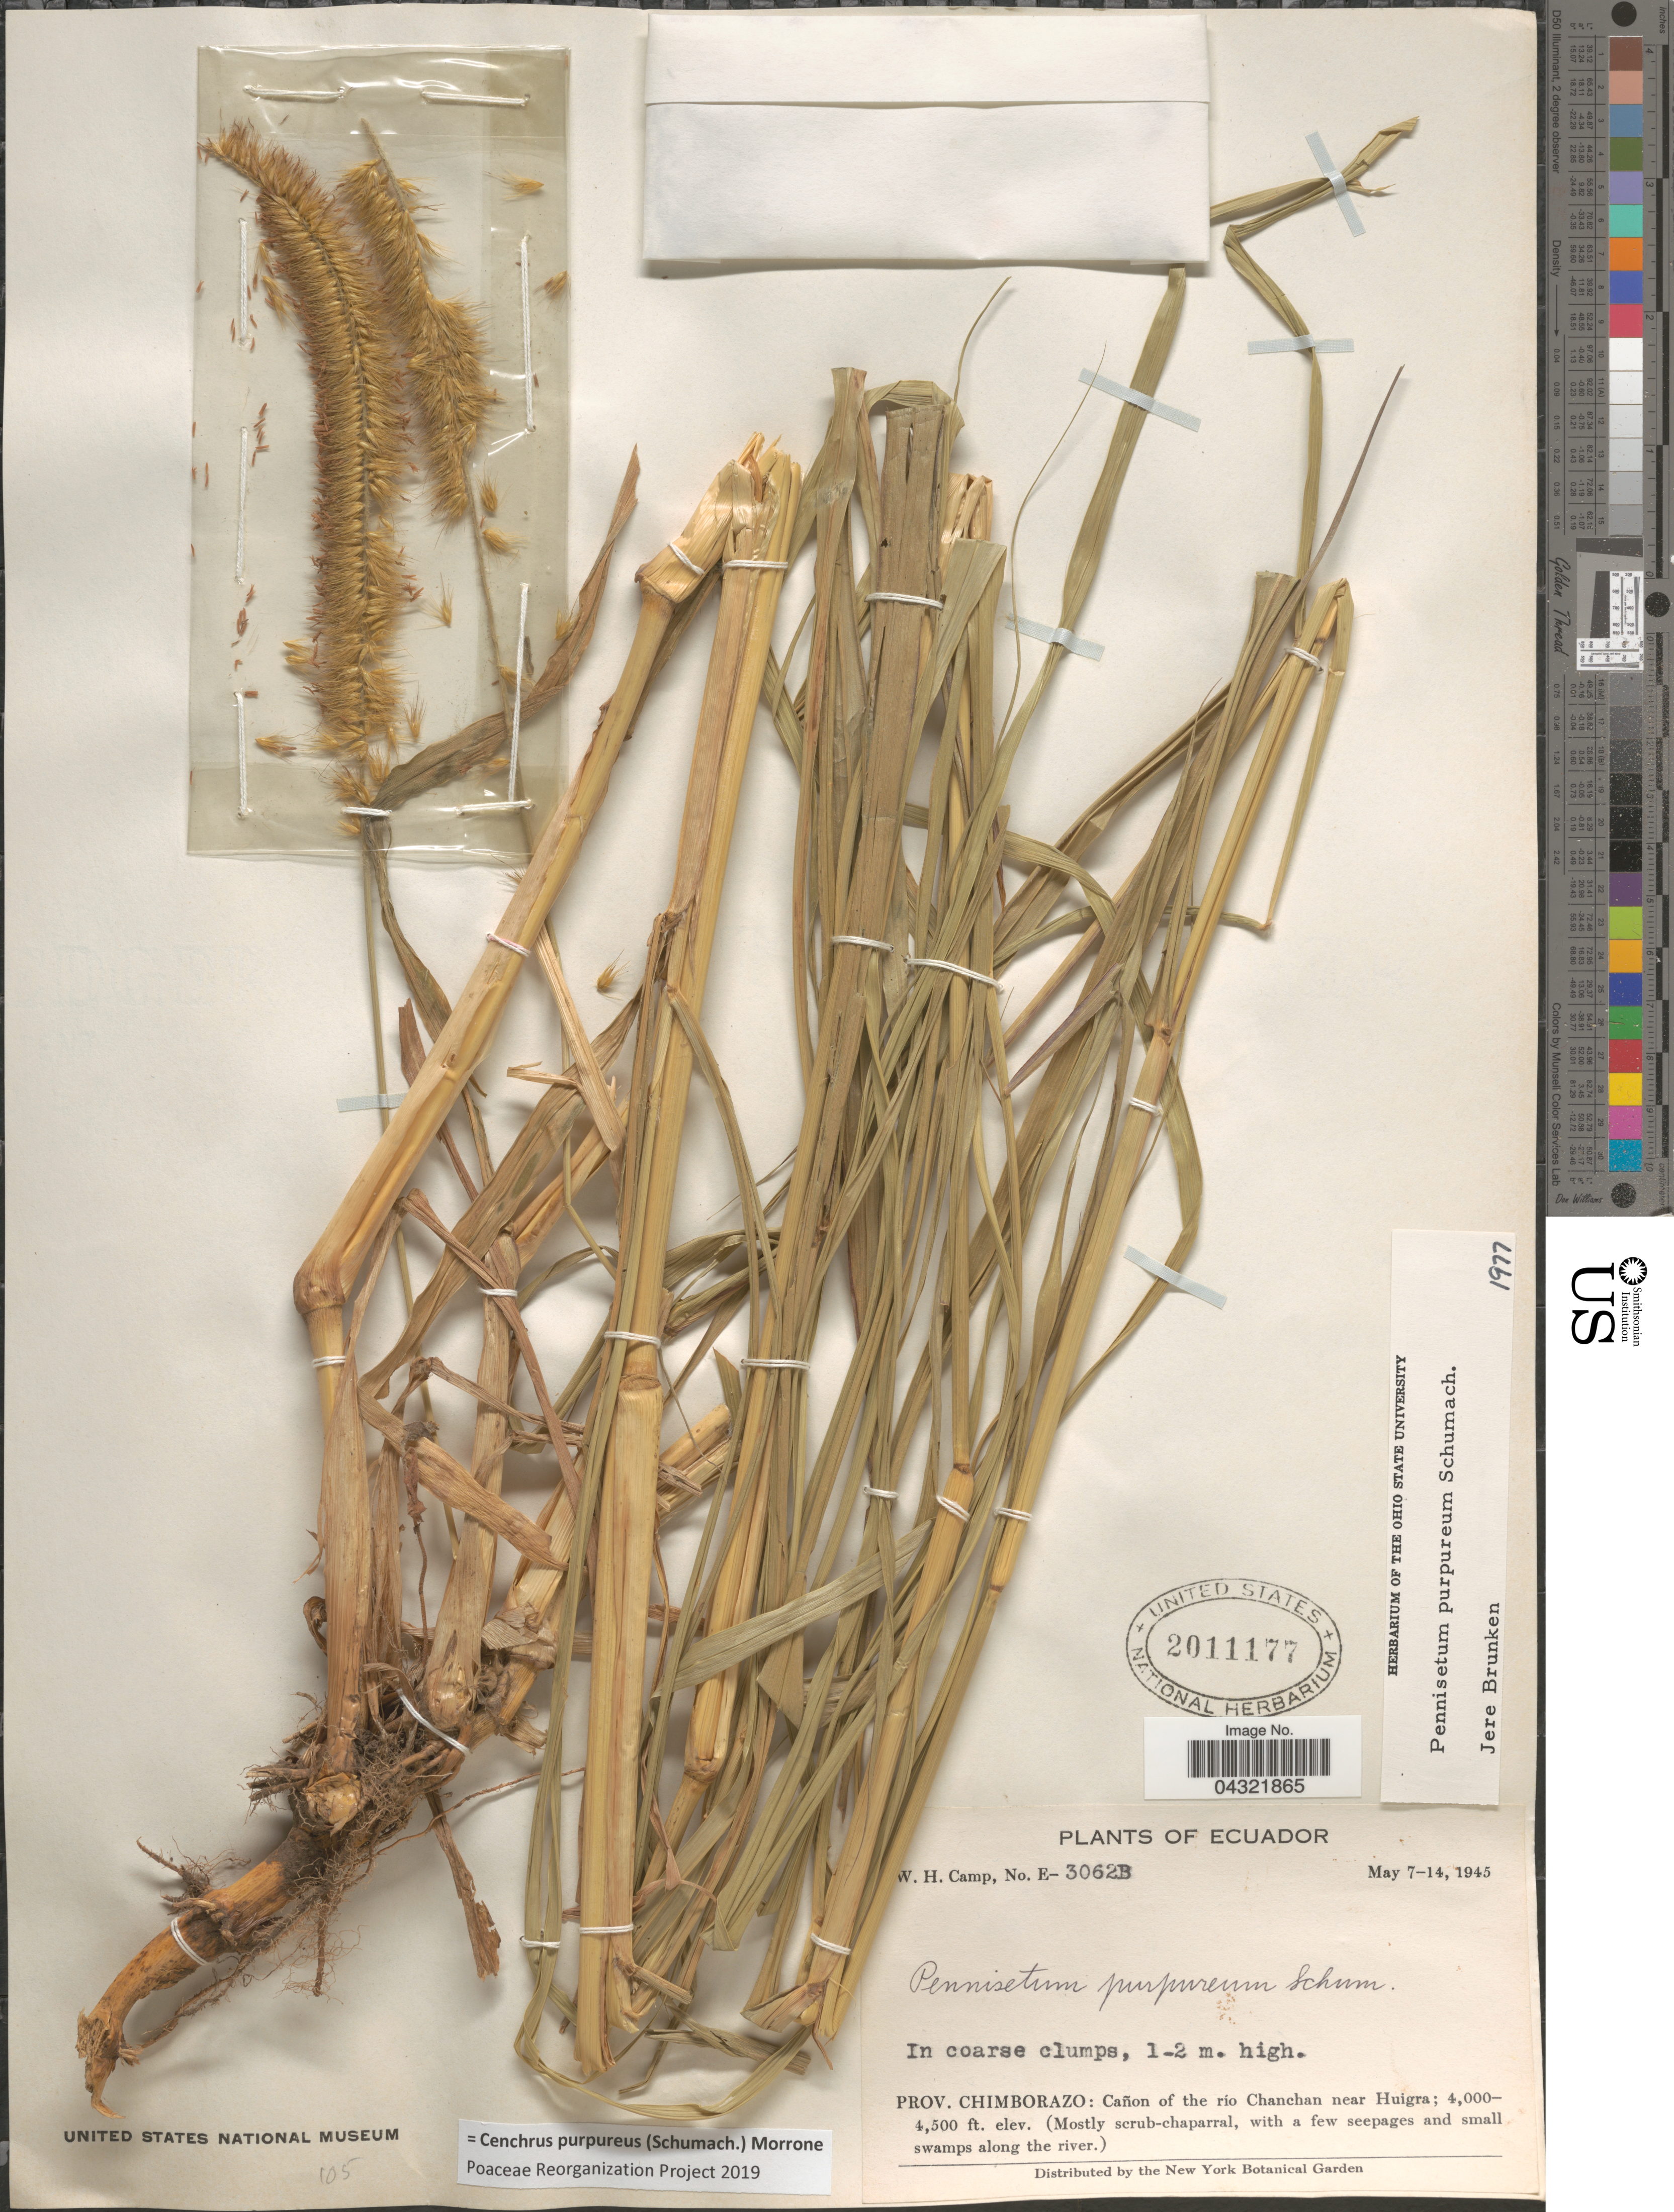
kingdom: Plantae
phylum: Tracheophyta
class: Liliopsida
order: Poales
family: Poaceae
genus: Cenchrus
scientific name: Cenchrus purpureus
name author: (Schumach.) Morrone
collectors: W. H. Camp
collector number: E-3062B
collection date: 1945-05-07/1945-05-14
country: Ecuador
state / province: Chimborazo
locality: In coarse clumps. Cañon of the río Chanchan near Huigra. (Mostly scrub-chaparral, with a few seepages and small swamps along the river).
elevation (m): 1219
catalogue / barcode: US 2011177